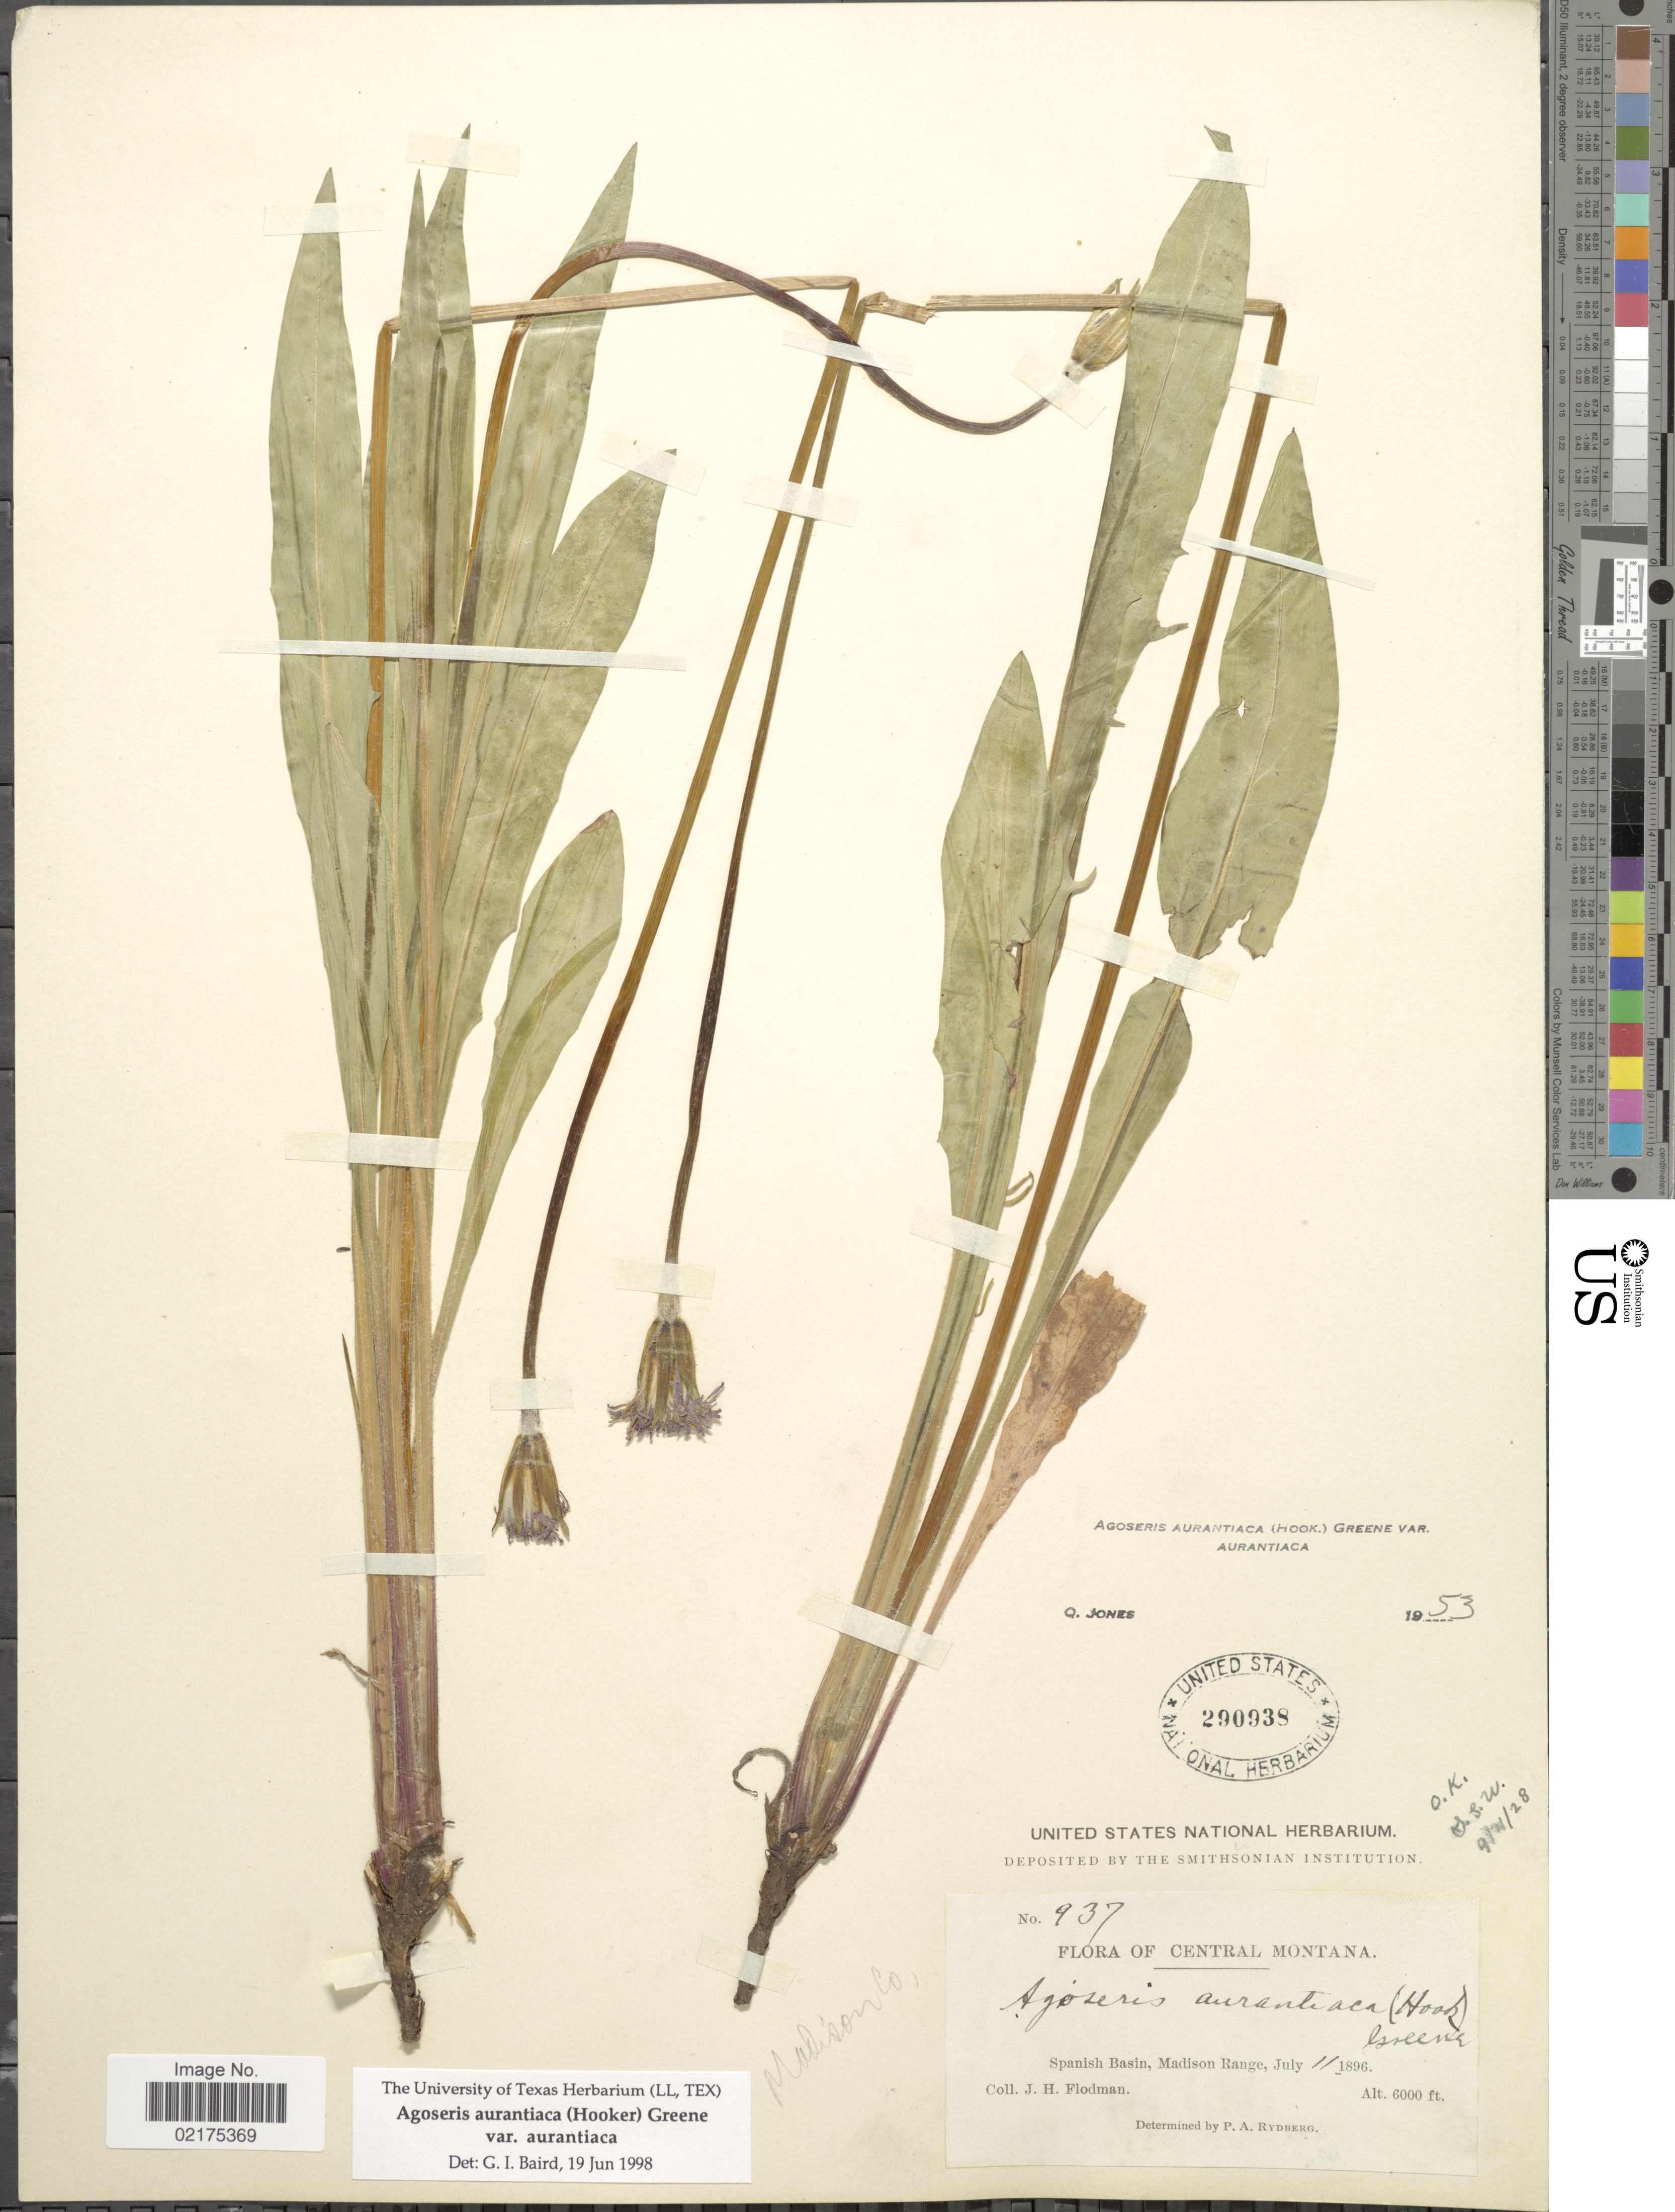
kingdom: Plantae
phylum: Tracheophyta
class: Magnoliopsida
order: Asterales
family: Asteraceae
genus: Agoseris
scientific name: Agoseris aurantiaca var. aurantiaca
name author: (Hook.) Greene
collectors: J. Flodman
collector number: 937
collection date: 1896-07-11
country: United States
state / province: Montana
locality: Central Montana, Spanish Basin, Madison Range, Madison Co.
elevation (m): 1829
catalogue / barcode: US 290938